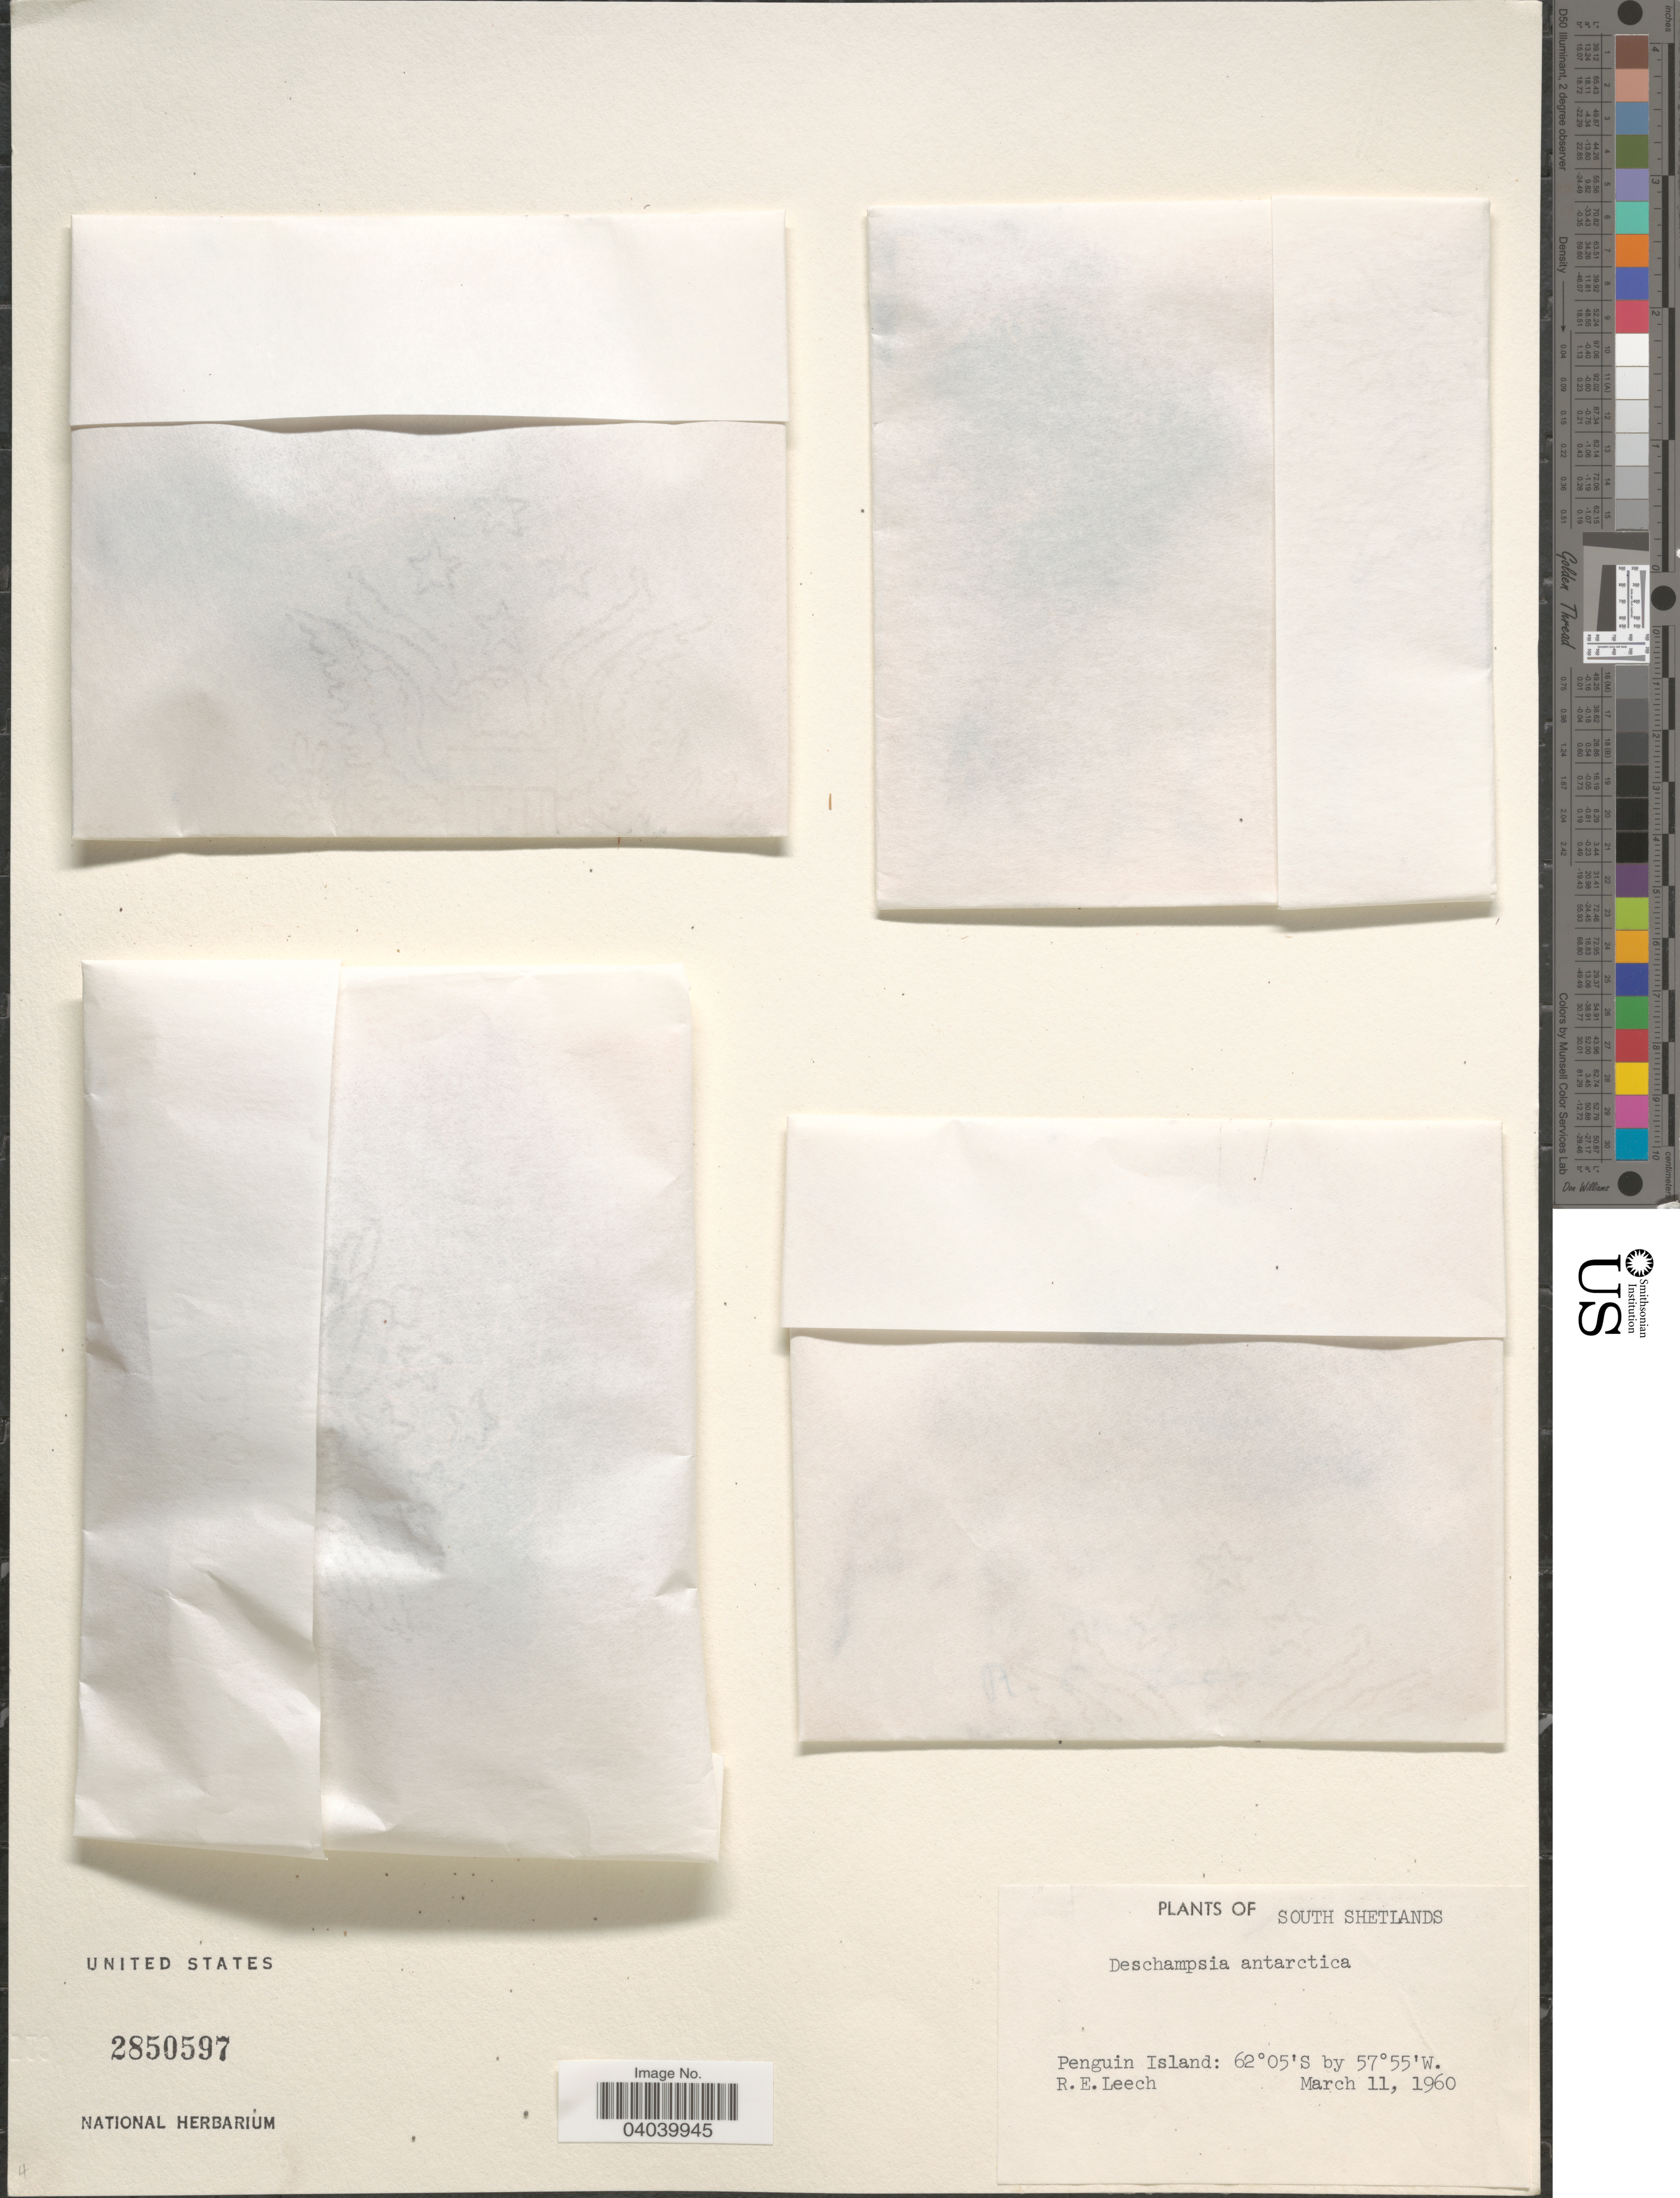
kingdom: Plantae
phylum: Tracheophyta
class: Liliopsida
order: Poales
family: Poaceae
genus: Deschampsia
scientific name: Deschampsia antarctica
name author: É. Desv.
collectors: R. Leech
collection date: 1960-03-11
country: British Antarctic Territory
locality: South Shetlands. Penguin Island.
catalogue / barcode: US 2850597